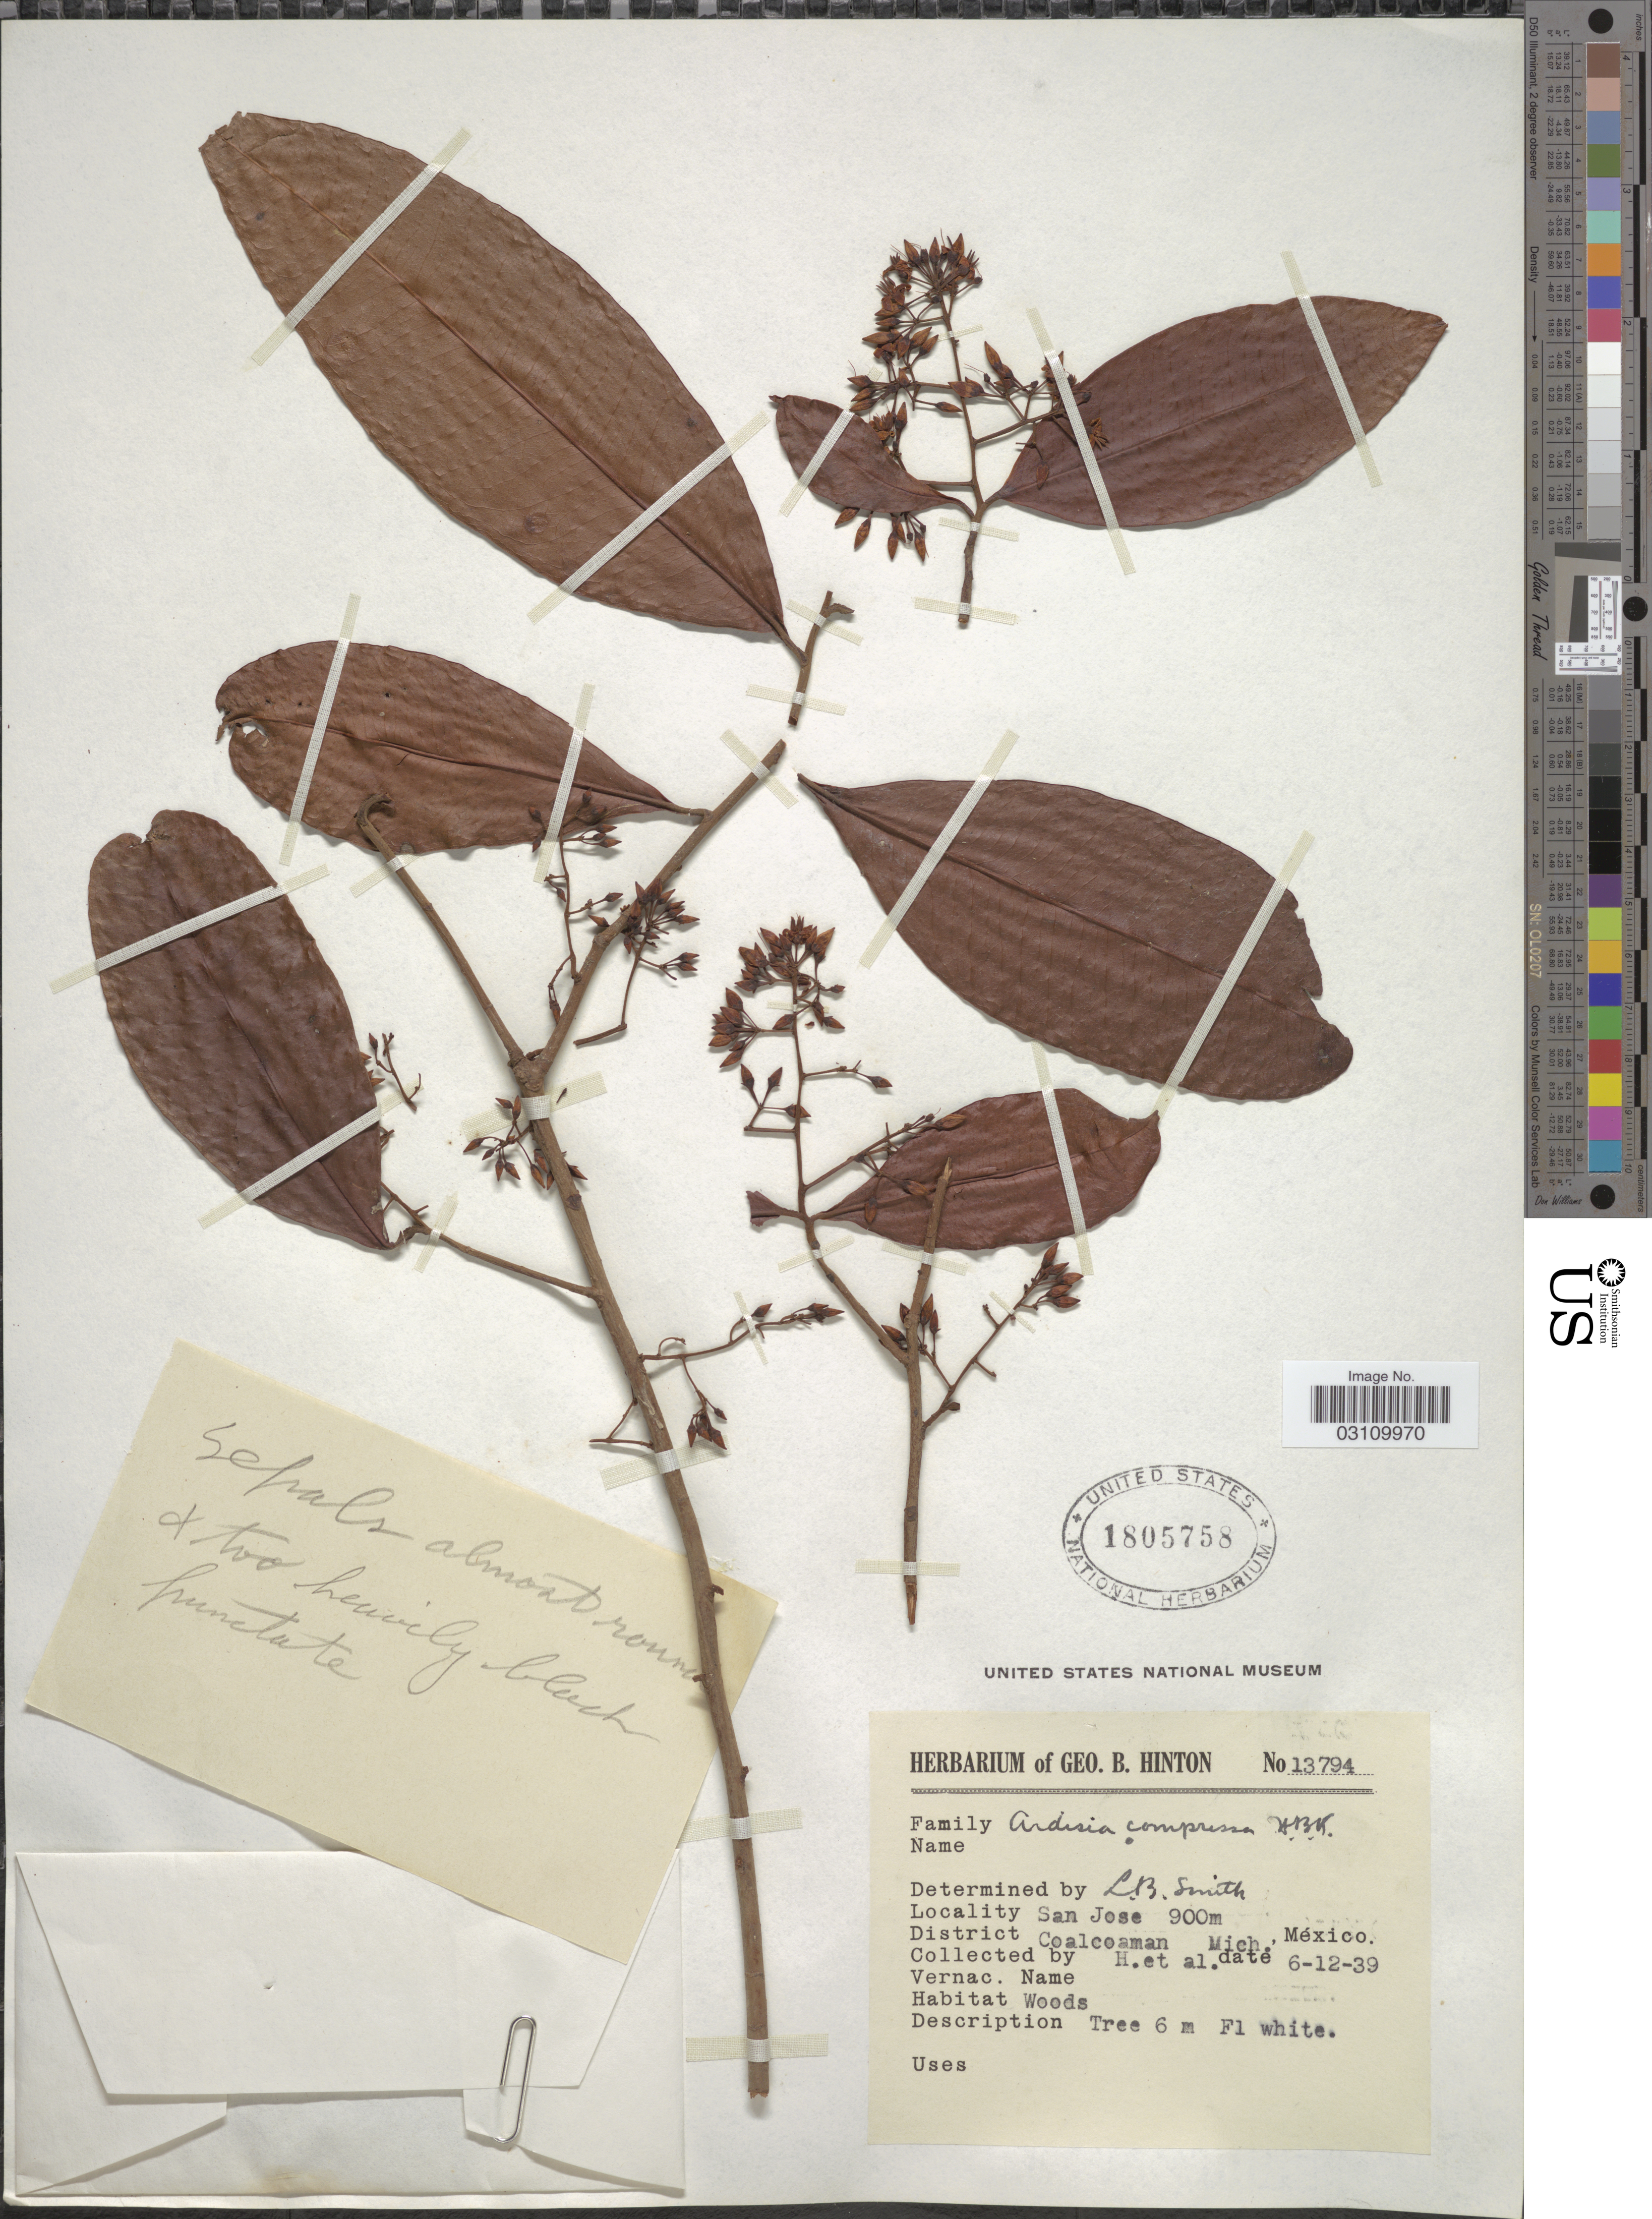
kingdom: Plantae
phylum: Tracheophyta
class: Magnoliopsida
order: Ericales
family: Primulaceae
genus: Ardisia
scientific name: Ardisia compressa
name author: Kunth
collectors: G. B. Hinton & et al.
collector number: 13794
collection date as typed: Transcribed d/m/y: 6/12/39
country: Mexico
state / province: Michoacán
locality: San Jose, District Coalcoman.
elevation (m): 900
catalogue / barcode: US 1805758